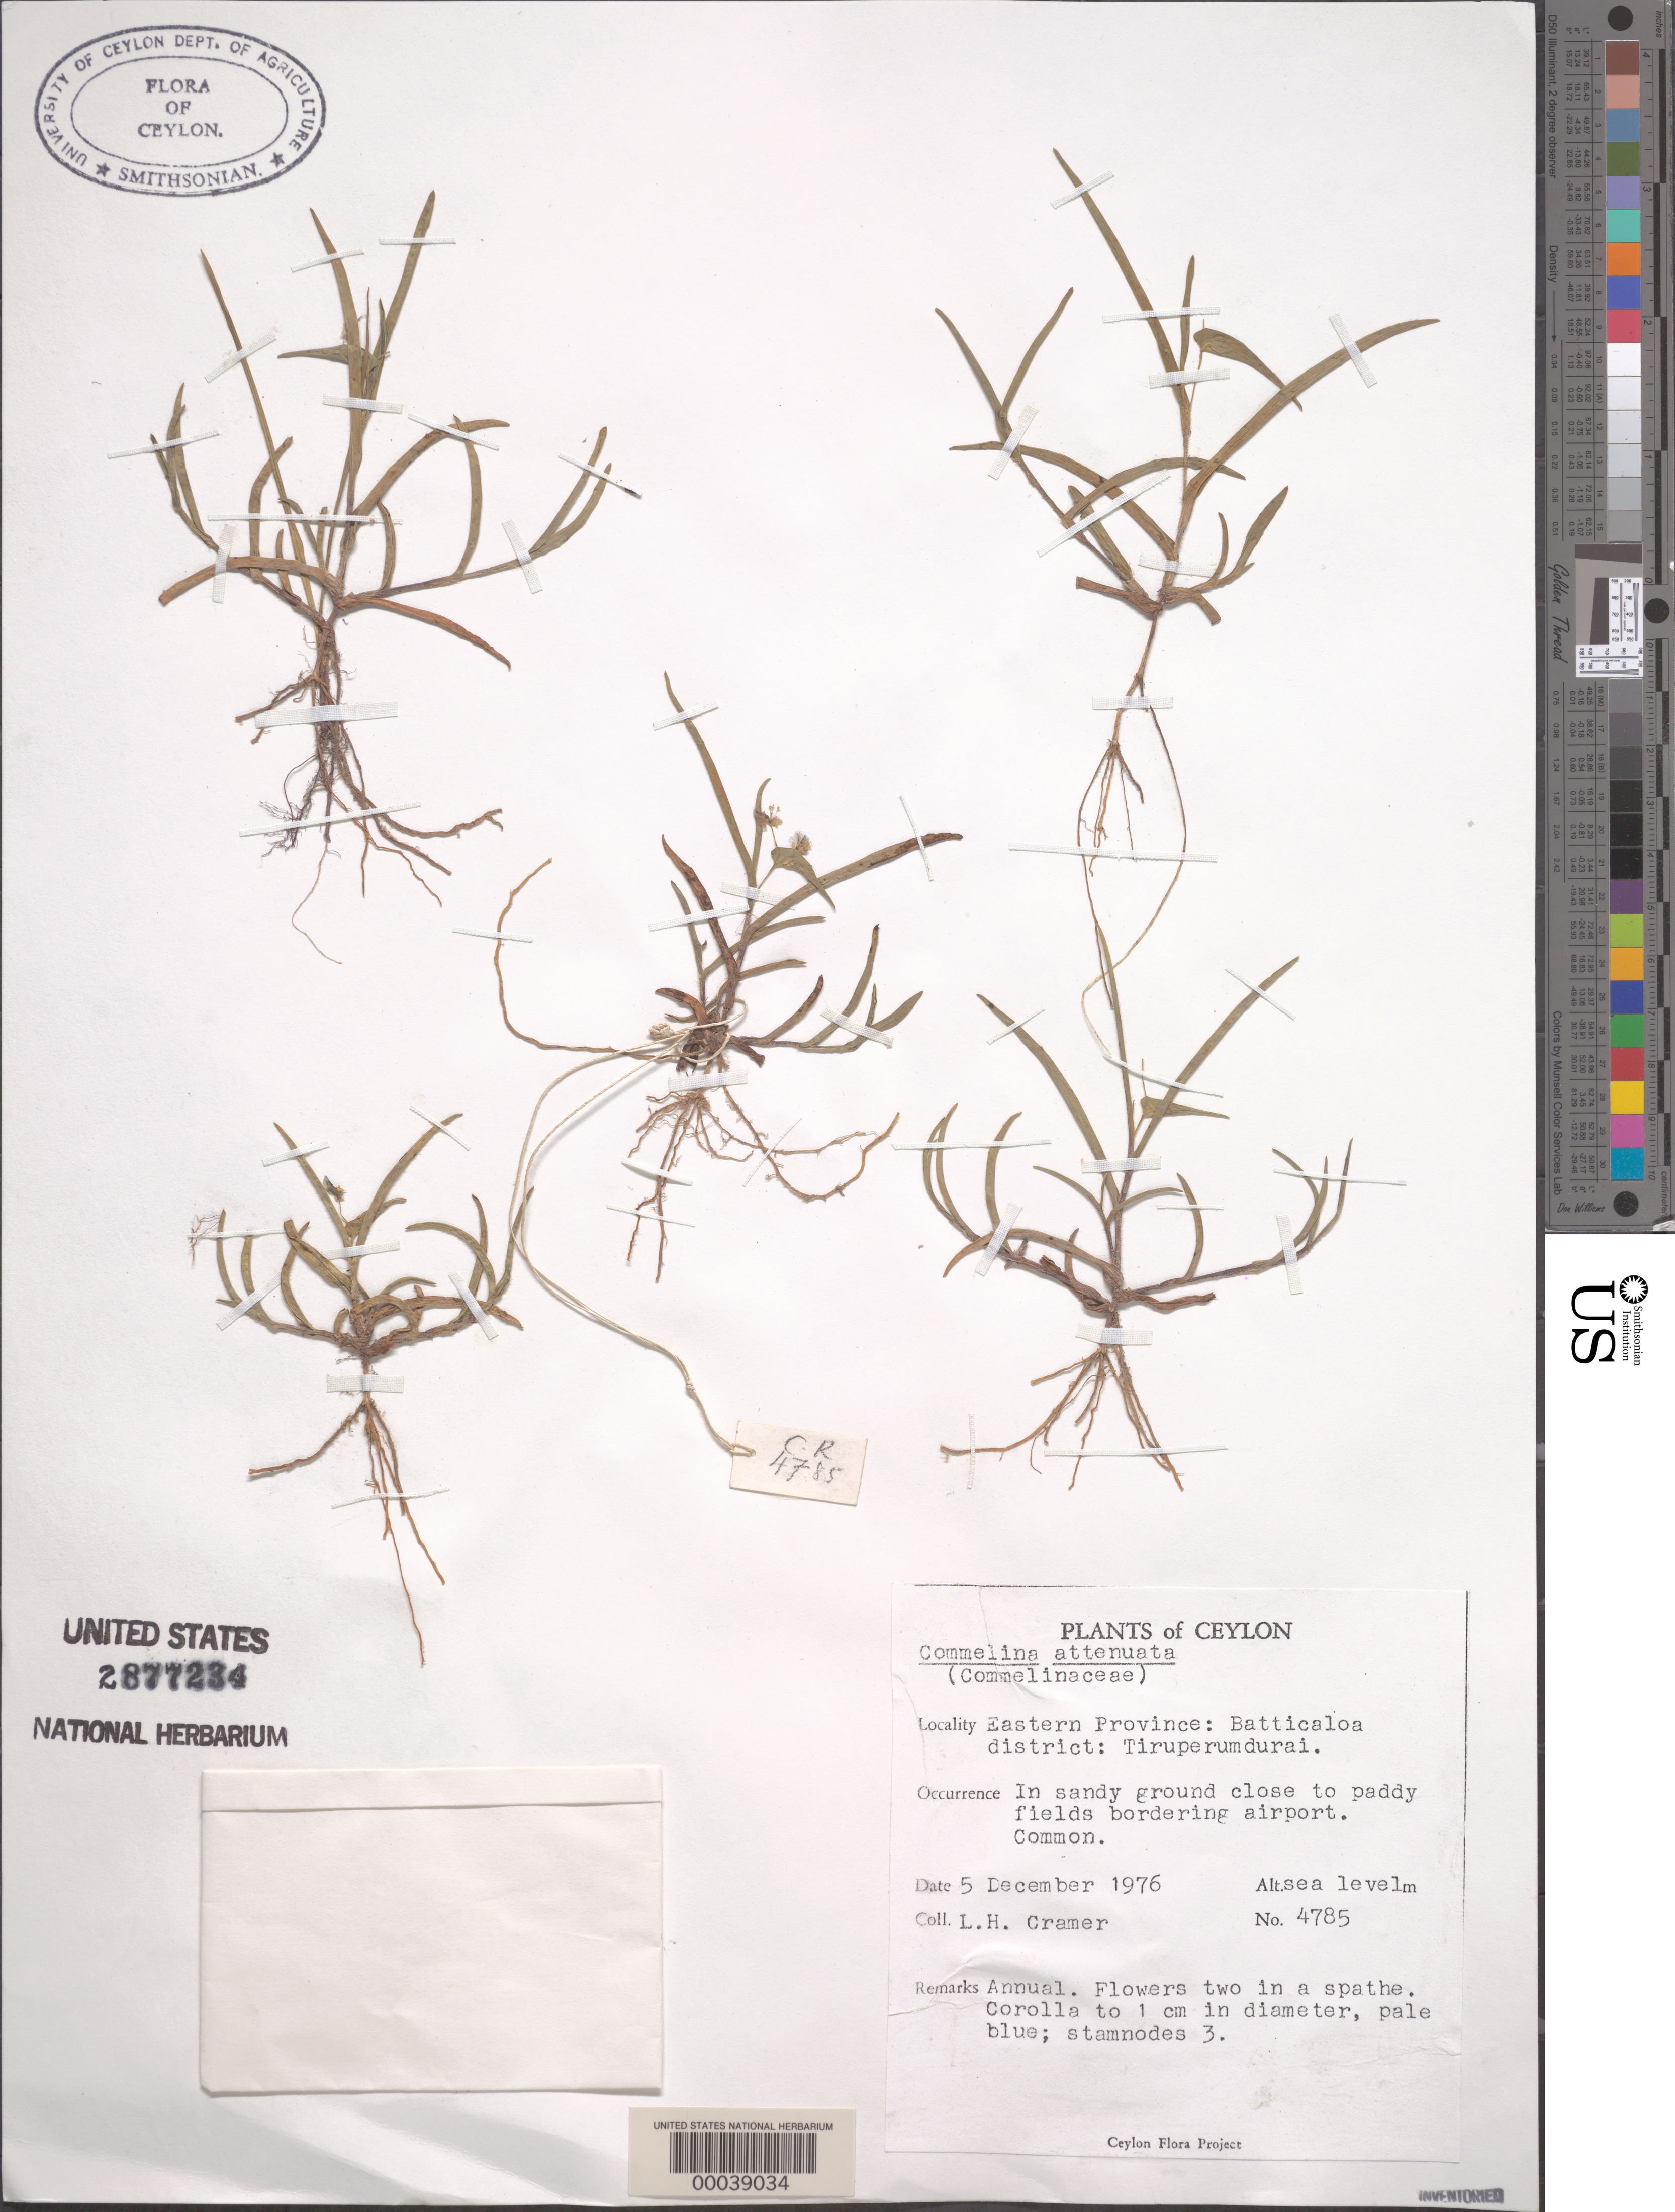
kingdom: Plantae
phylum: Tracheophyta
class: Liliopsida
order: Commelinales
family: Commelinaceae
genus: Commelina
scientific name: Commelina attenuata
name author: J. Koenig ex Vahl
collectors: L. H. Cramer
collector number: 4785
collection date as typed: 05 Dec 1976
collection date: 1976-12-05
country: Sri Lanka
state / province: Eastern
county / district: Batticaloa Dist.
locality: Tiruperumdurai; airport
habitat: Sandy soil close to paddy fields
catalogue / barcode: US 2877234